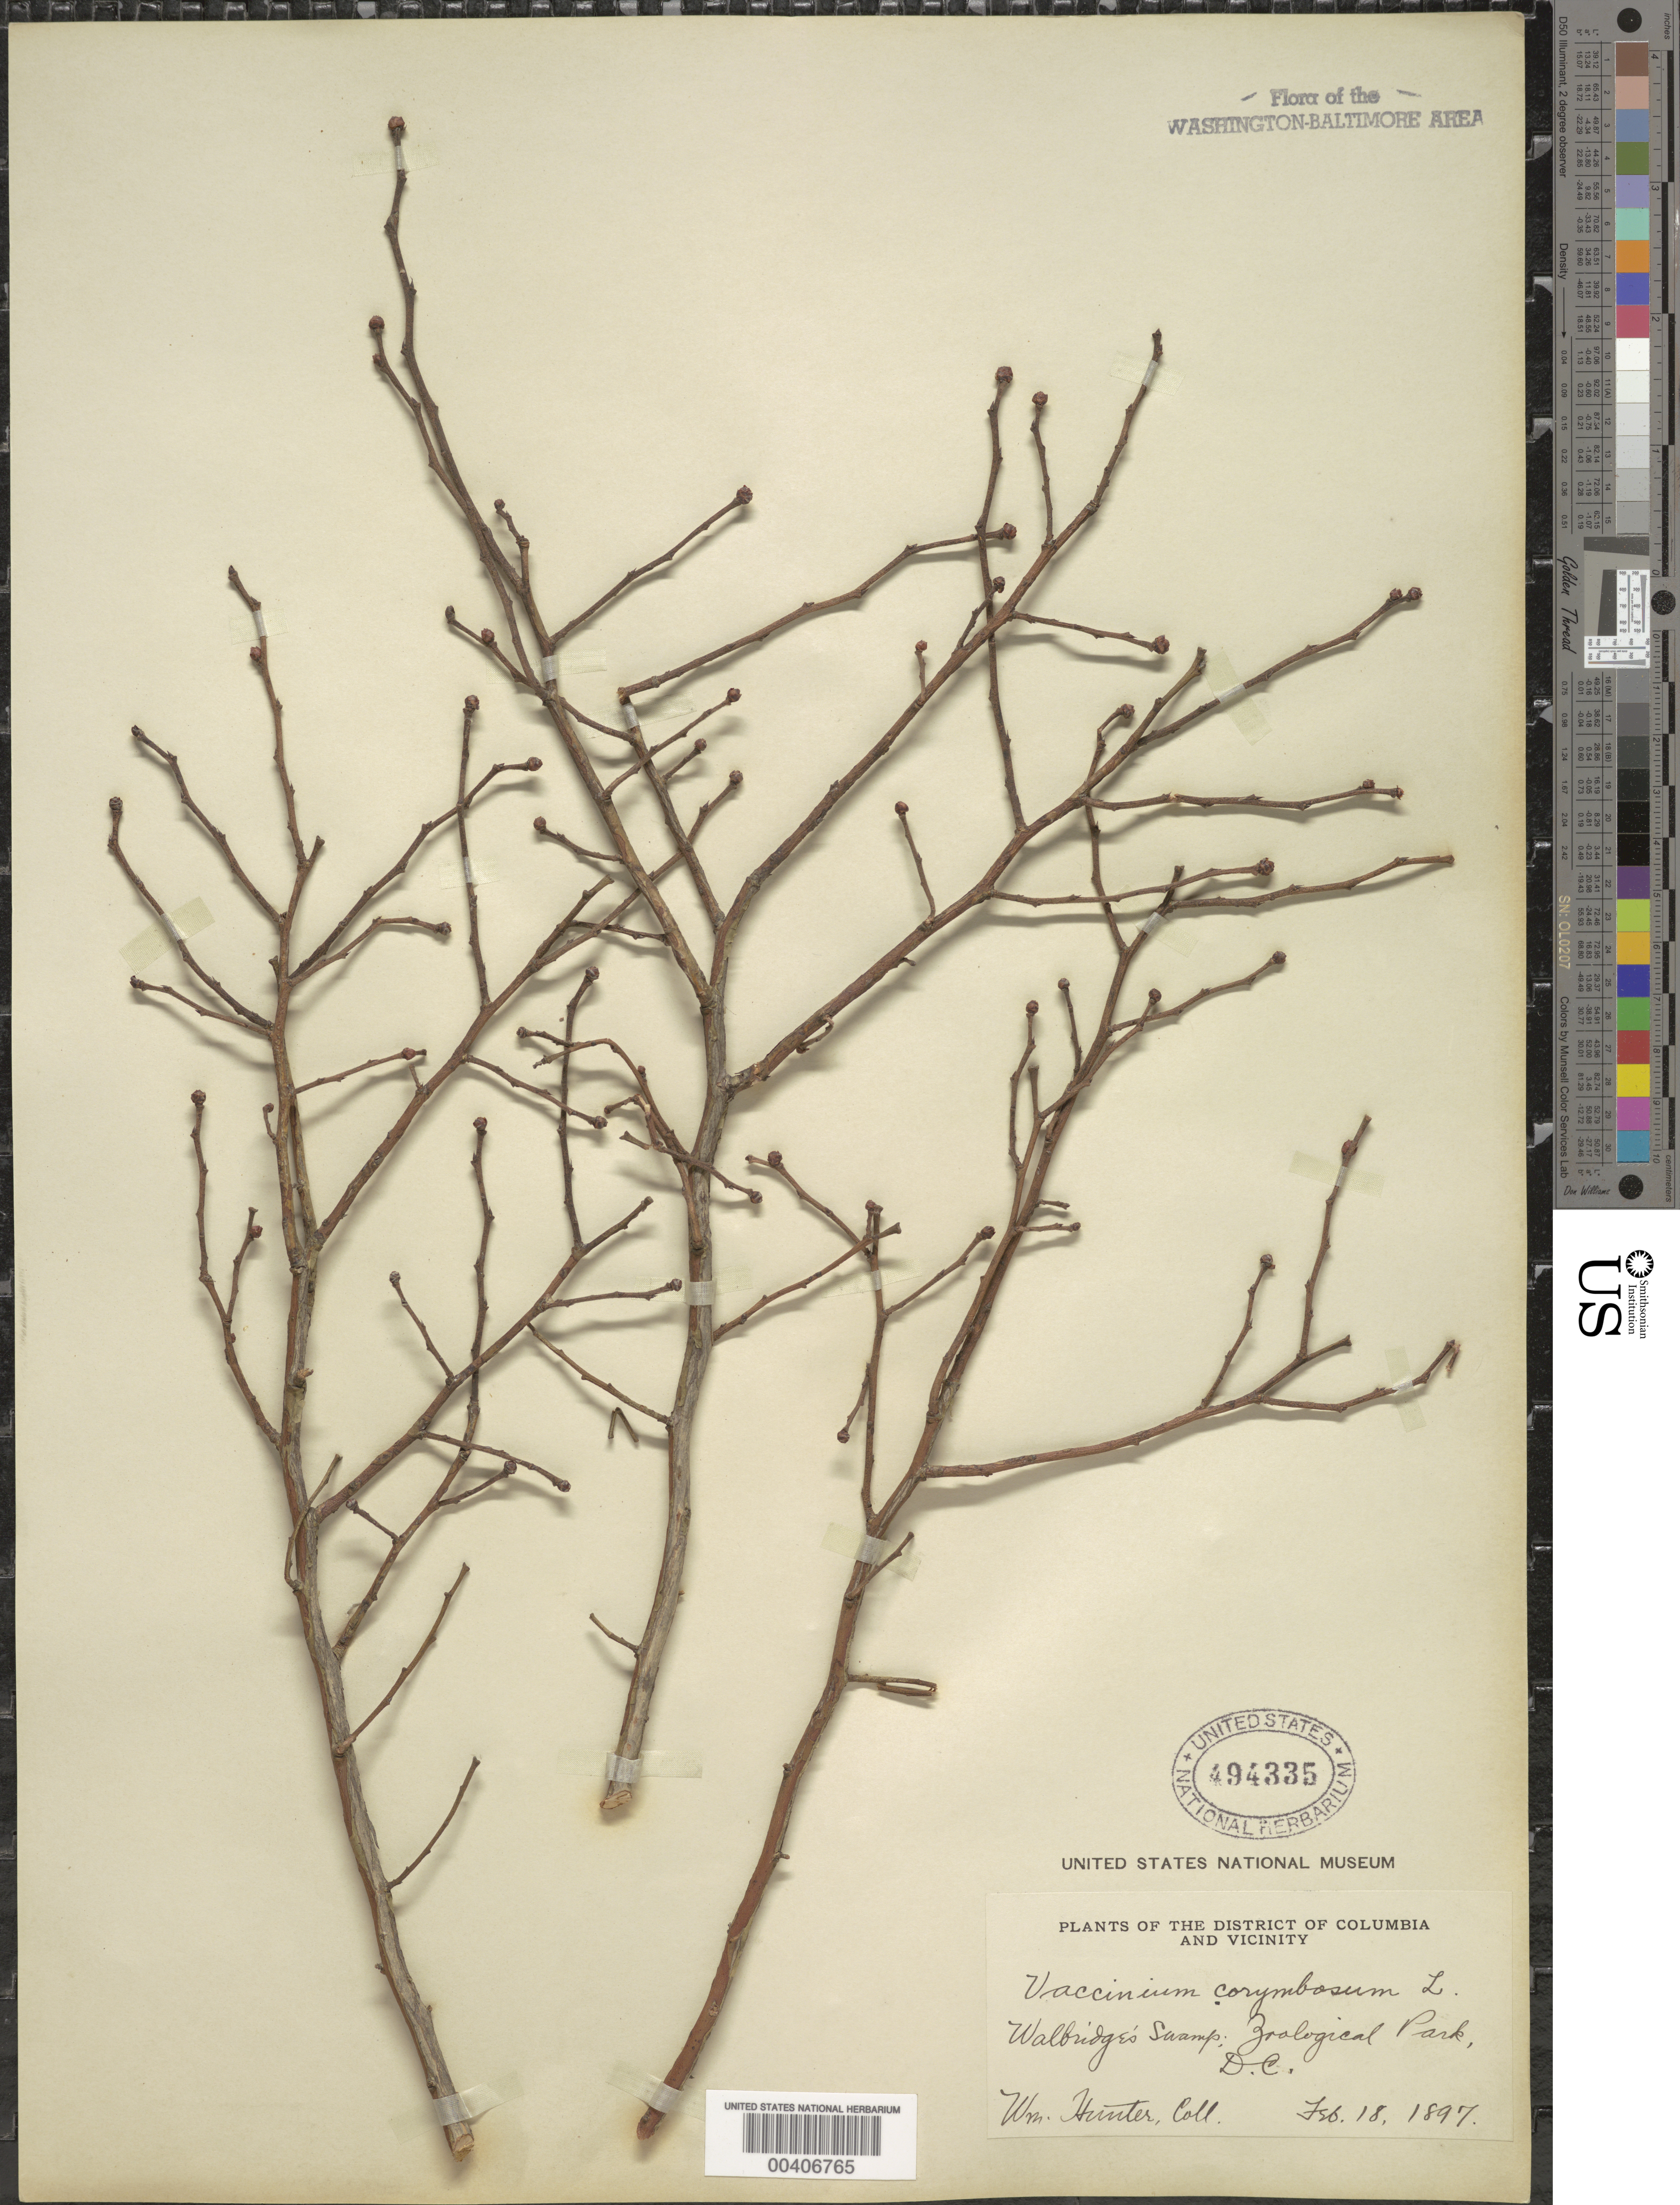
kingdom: Plantae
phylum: Tracheophyta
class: Magnoliopsida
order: Ericales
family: Ericaceae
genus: Vaccinium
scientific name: Vaccinium corymbosum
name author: L.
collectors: W. Hunter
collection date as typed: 18 Feb 1897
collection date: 1897-02-18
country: United States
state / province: District of Columbia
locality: Walbridges Swamp, Zoological Park Rock Creek Park and Vicinity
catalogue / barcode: US 494335